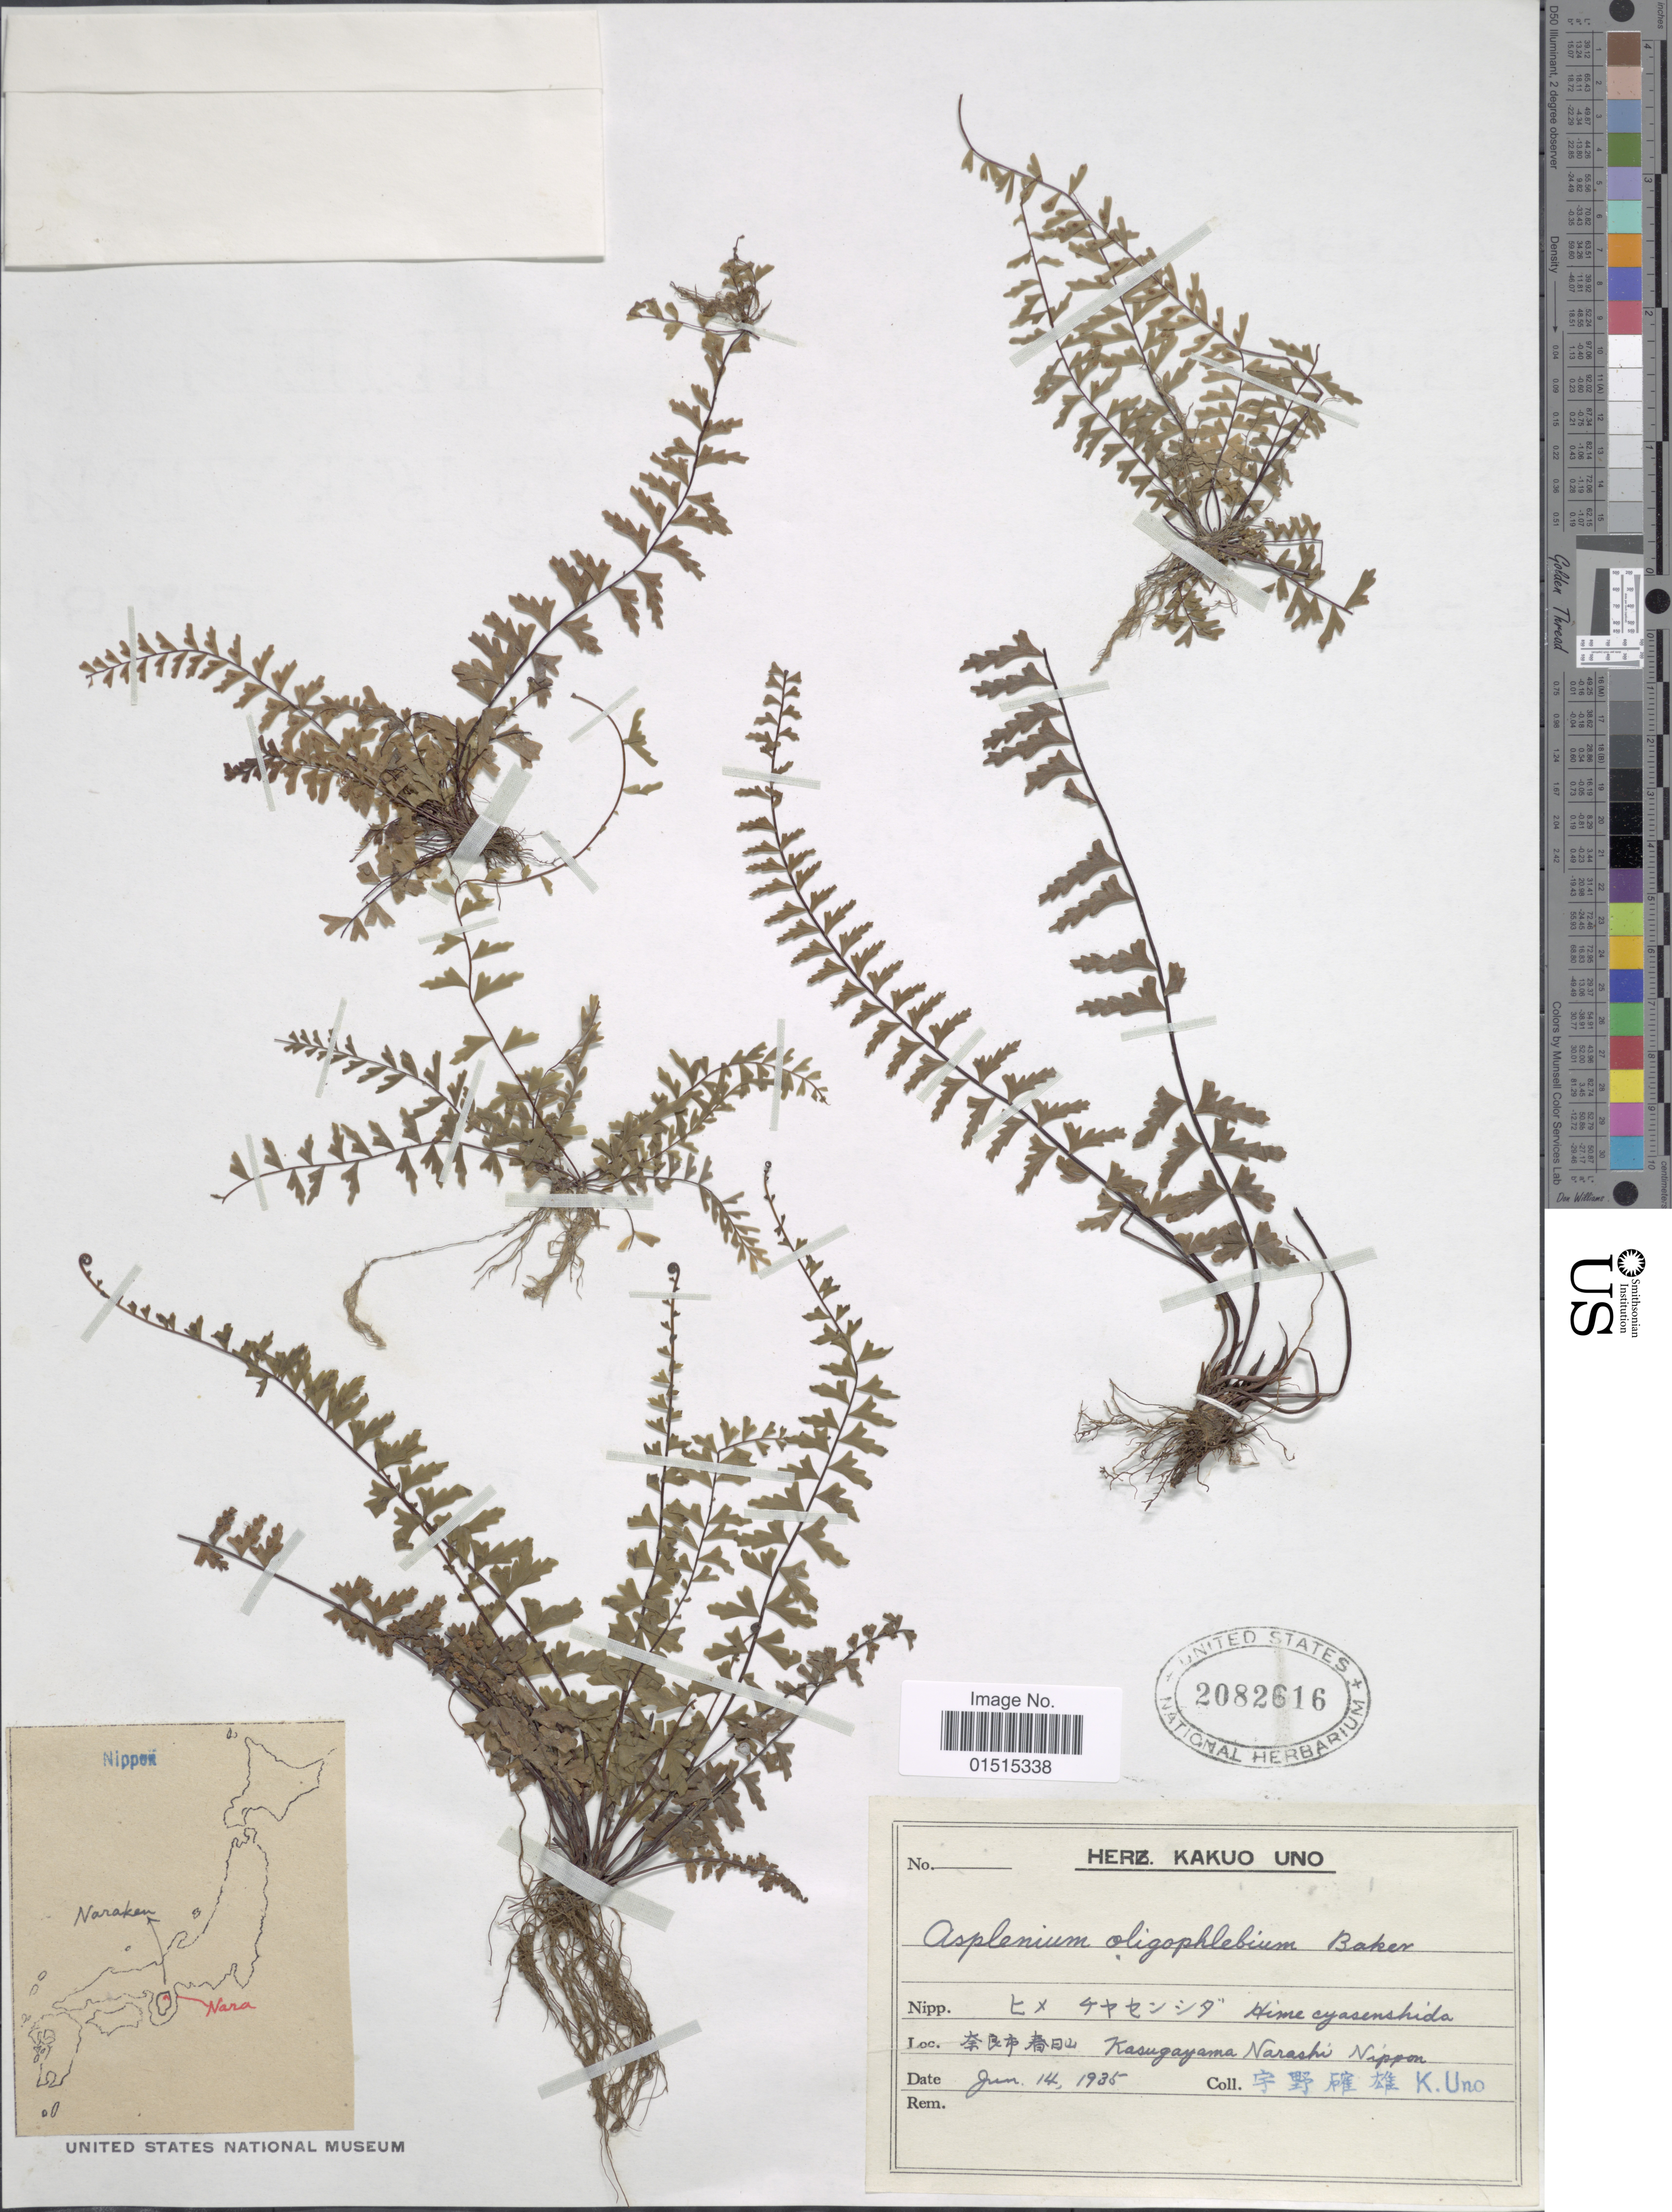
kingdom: Plantae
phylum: Tracheophyta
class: Polypodiopsida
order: Polypodiales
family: Aspleniaceae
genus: Asplenium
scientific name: Asplenium oligophiebium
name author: Baker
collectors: K. Uno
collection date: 1935-01-14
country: Japan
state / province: Nara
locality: Kasugayama Narashi Nippon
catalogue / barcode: US 2082616